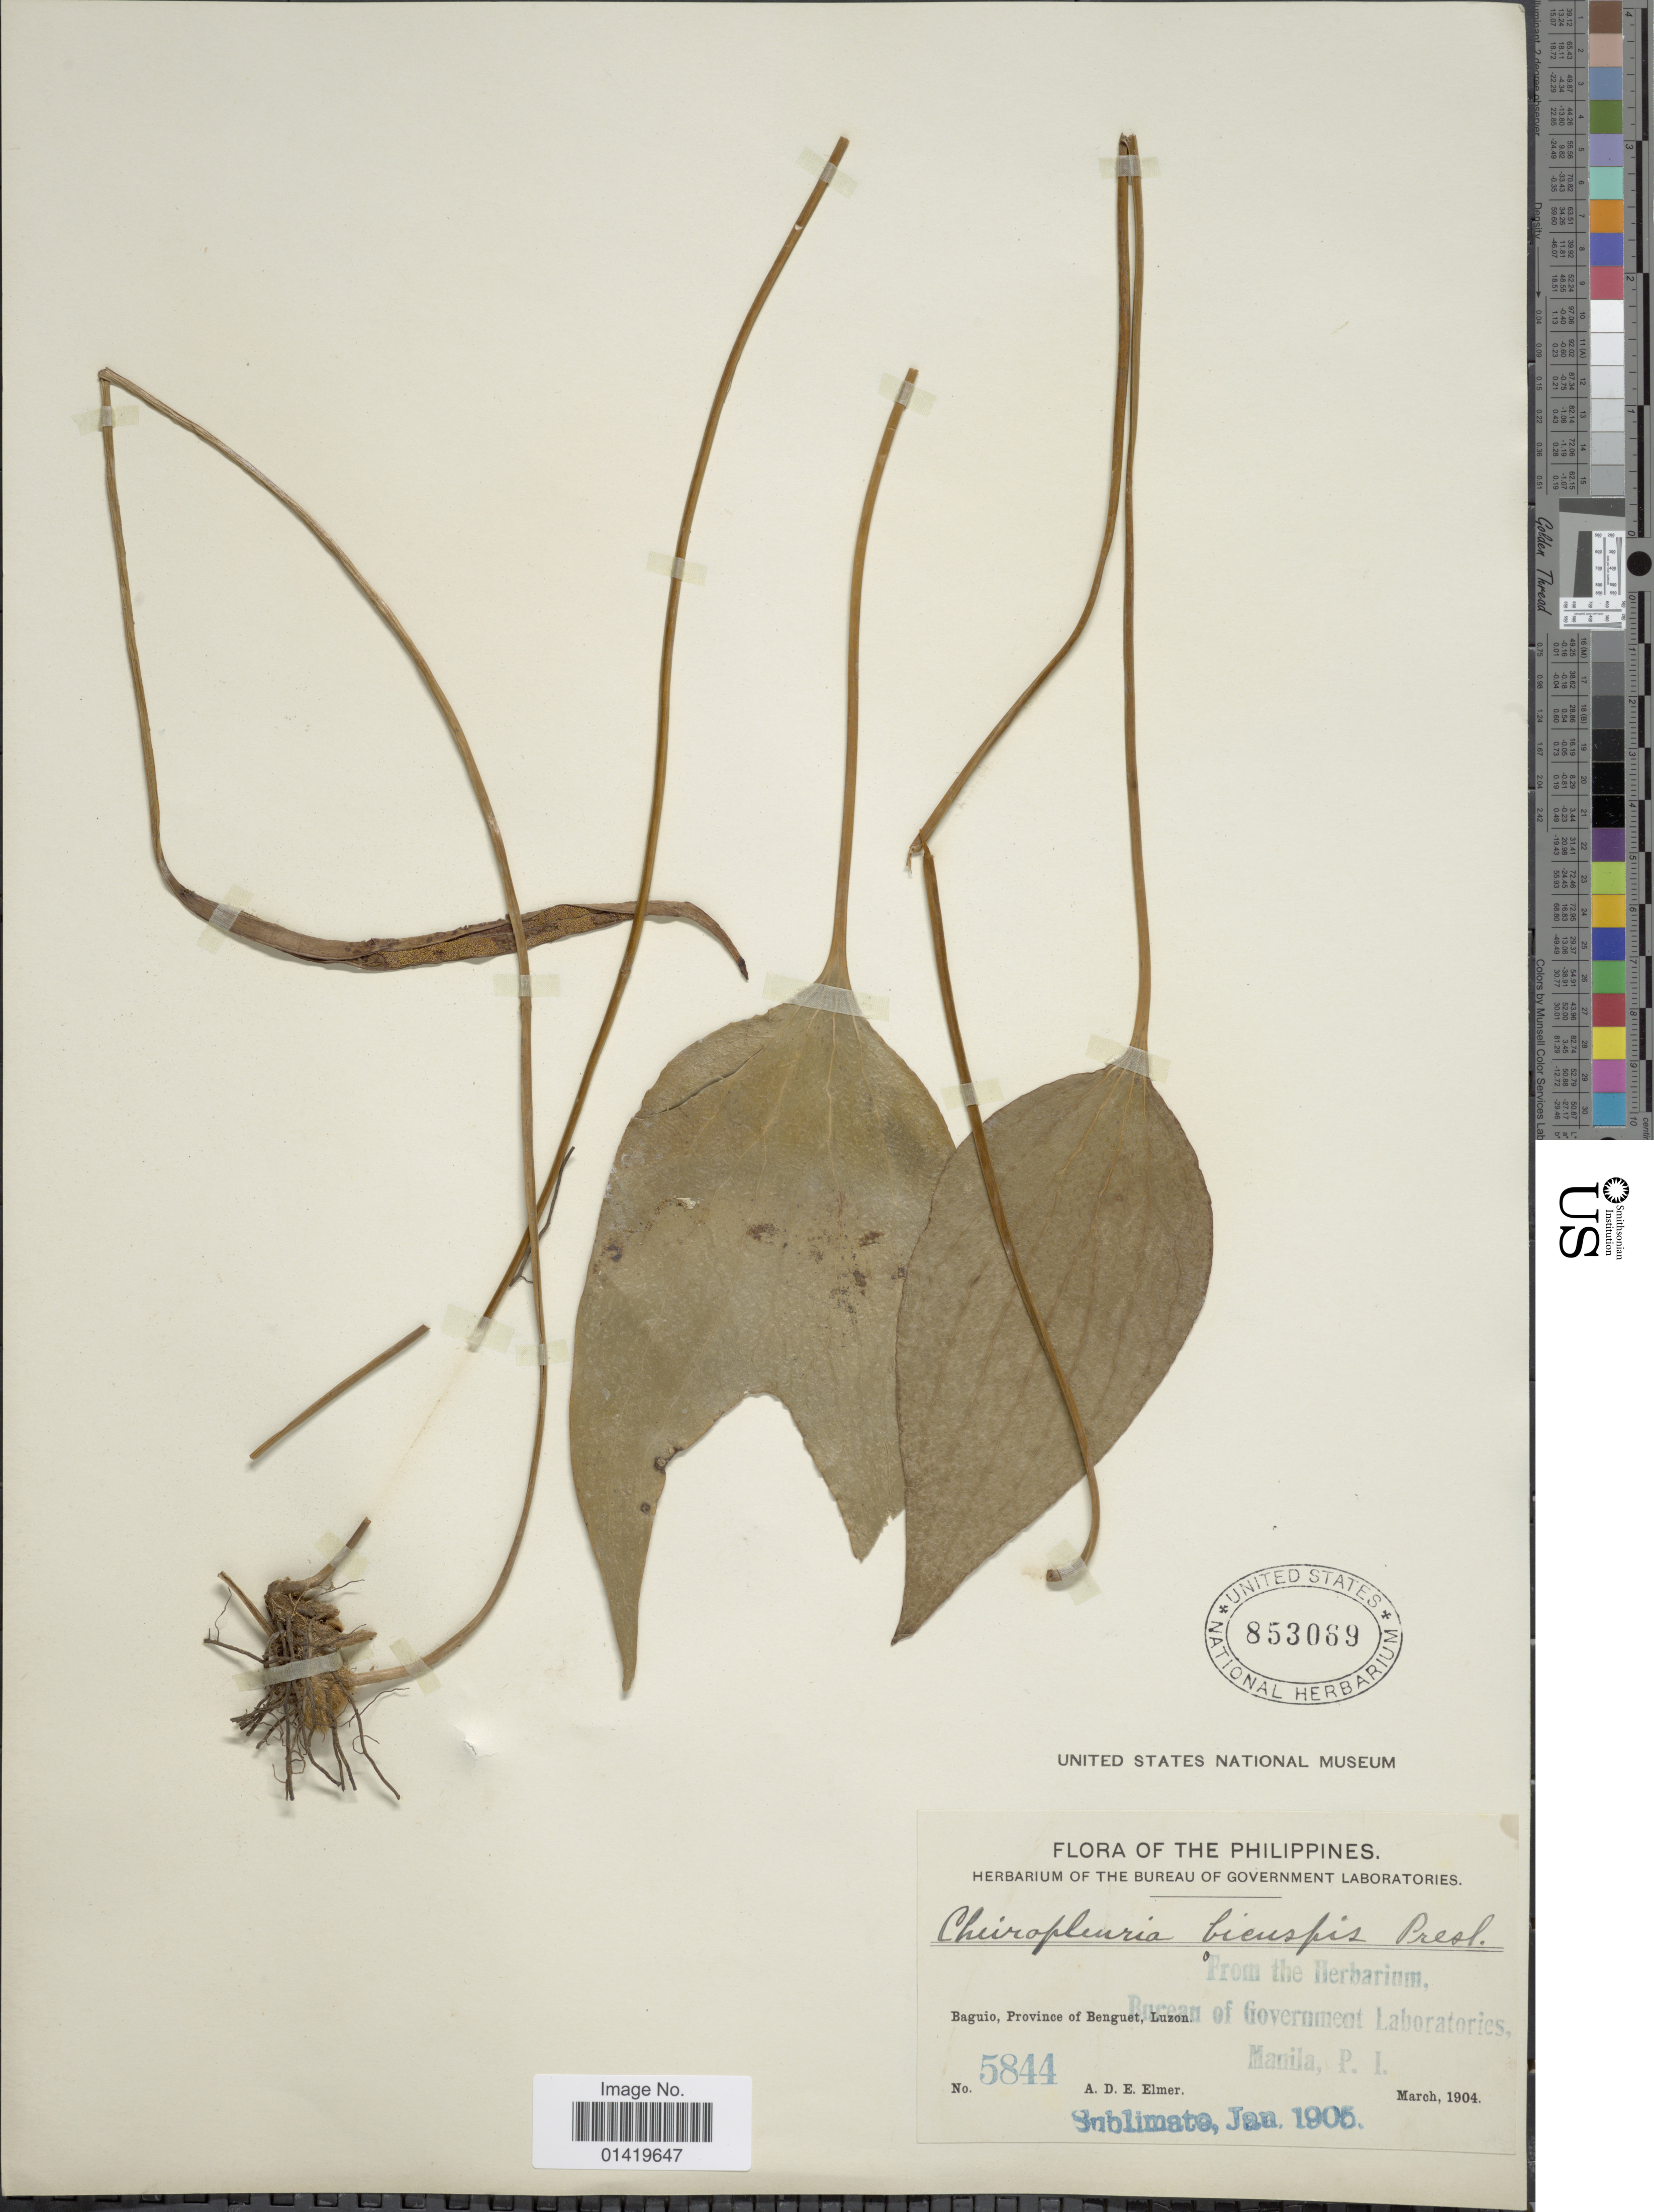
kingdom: Plantae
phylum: Tracheophyta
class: Polypodiopsida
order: Gleicheniales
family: Dipteridaceae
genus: Cheiropleuria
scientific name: Cheiropleuria bicuspis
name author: (Blume) C. Presl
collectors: A. D. E. Elmer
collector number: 5844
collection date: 1904-03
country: Philippines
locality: Baguio, Province of Benguet, Luzon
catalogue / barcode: US 853069